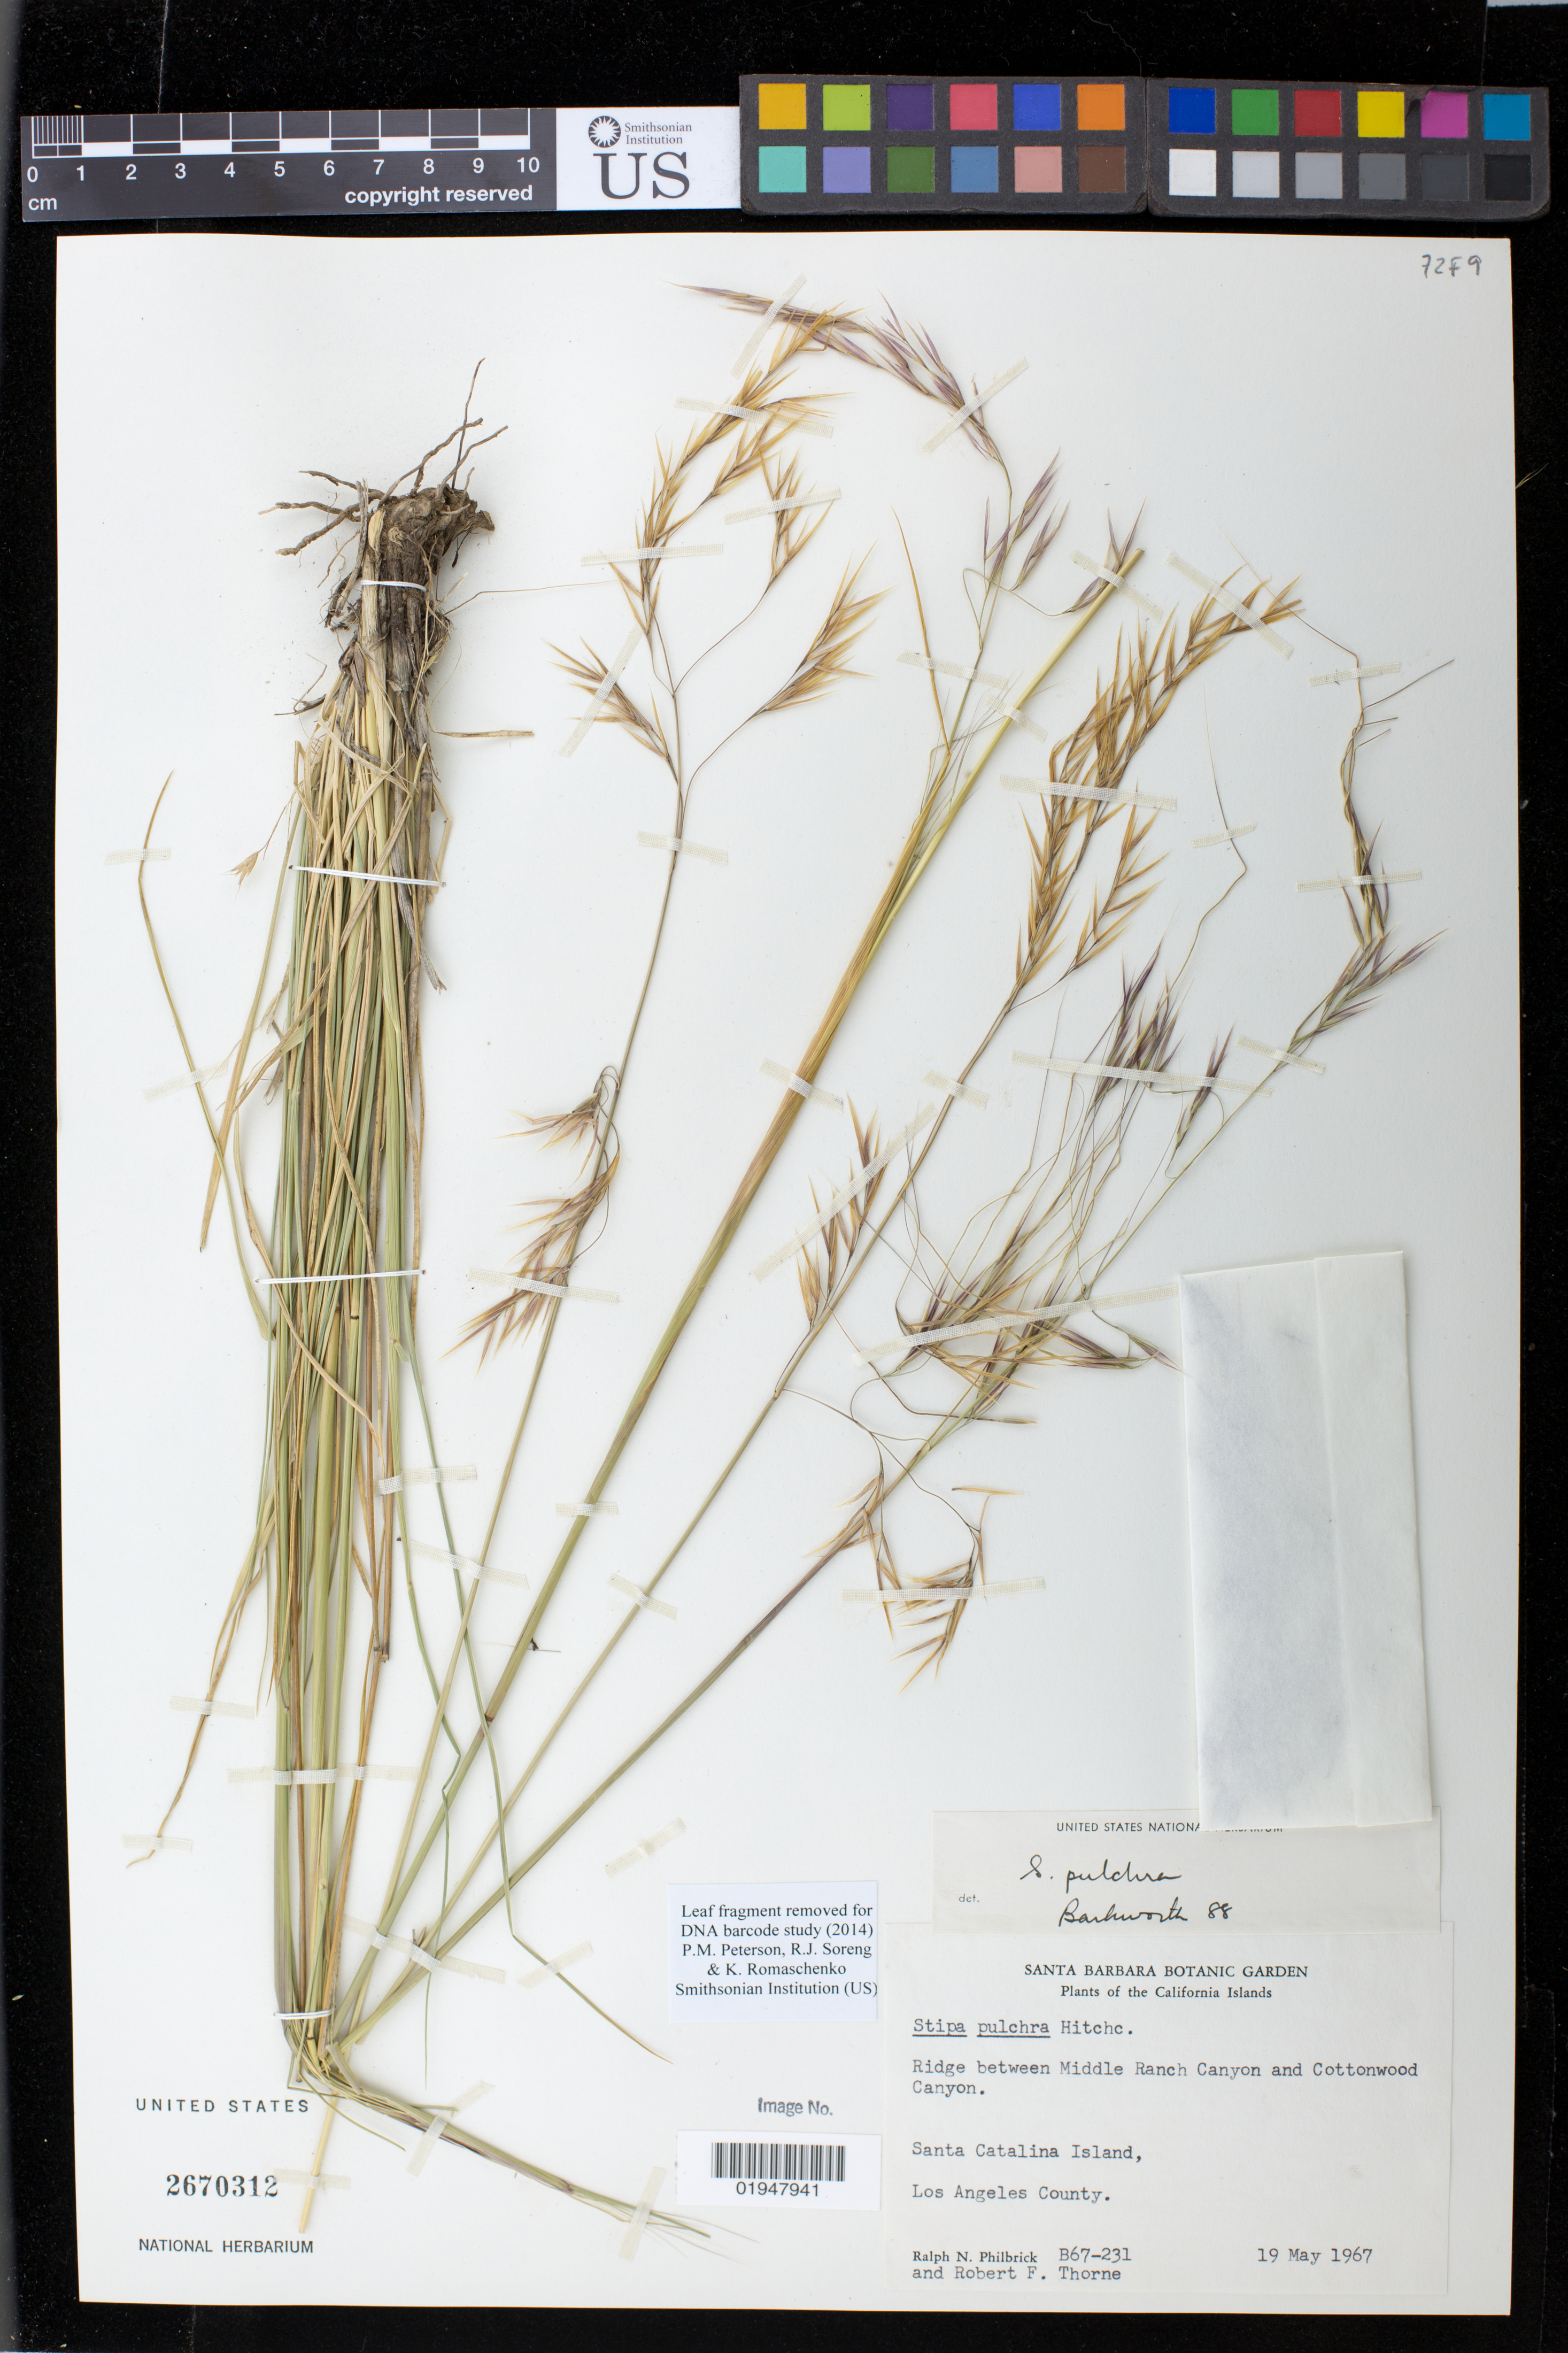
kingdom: Plantae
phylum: Tracheophyta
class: Liliopsida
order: Poales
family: Poaceae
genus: Nassella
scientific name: Nassella pulchra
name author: (Hitchc.) Barkworth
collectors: R. Philbrick & R. F. Thorne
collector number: B67-231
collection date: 1967-05-19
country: United States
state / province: California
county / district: Los Angeles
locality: Ridge between Middle Ranch Canyon and Cottonwood Canyon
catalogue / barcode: US 2670312